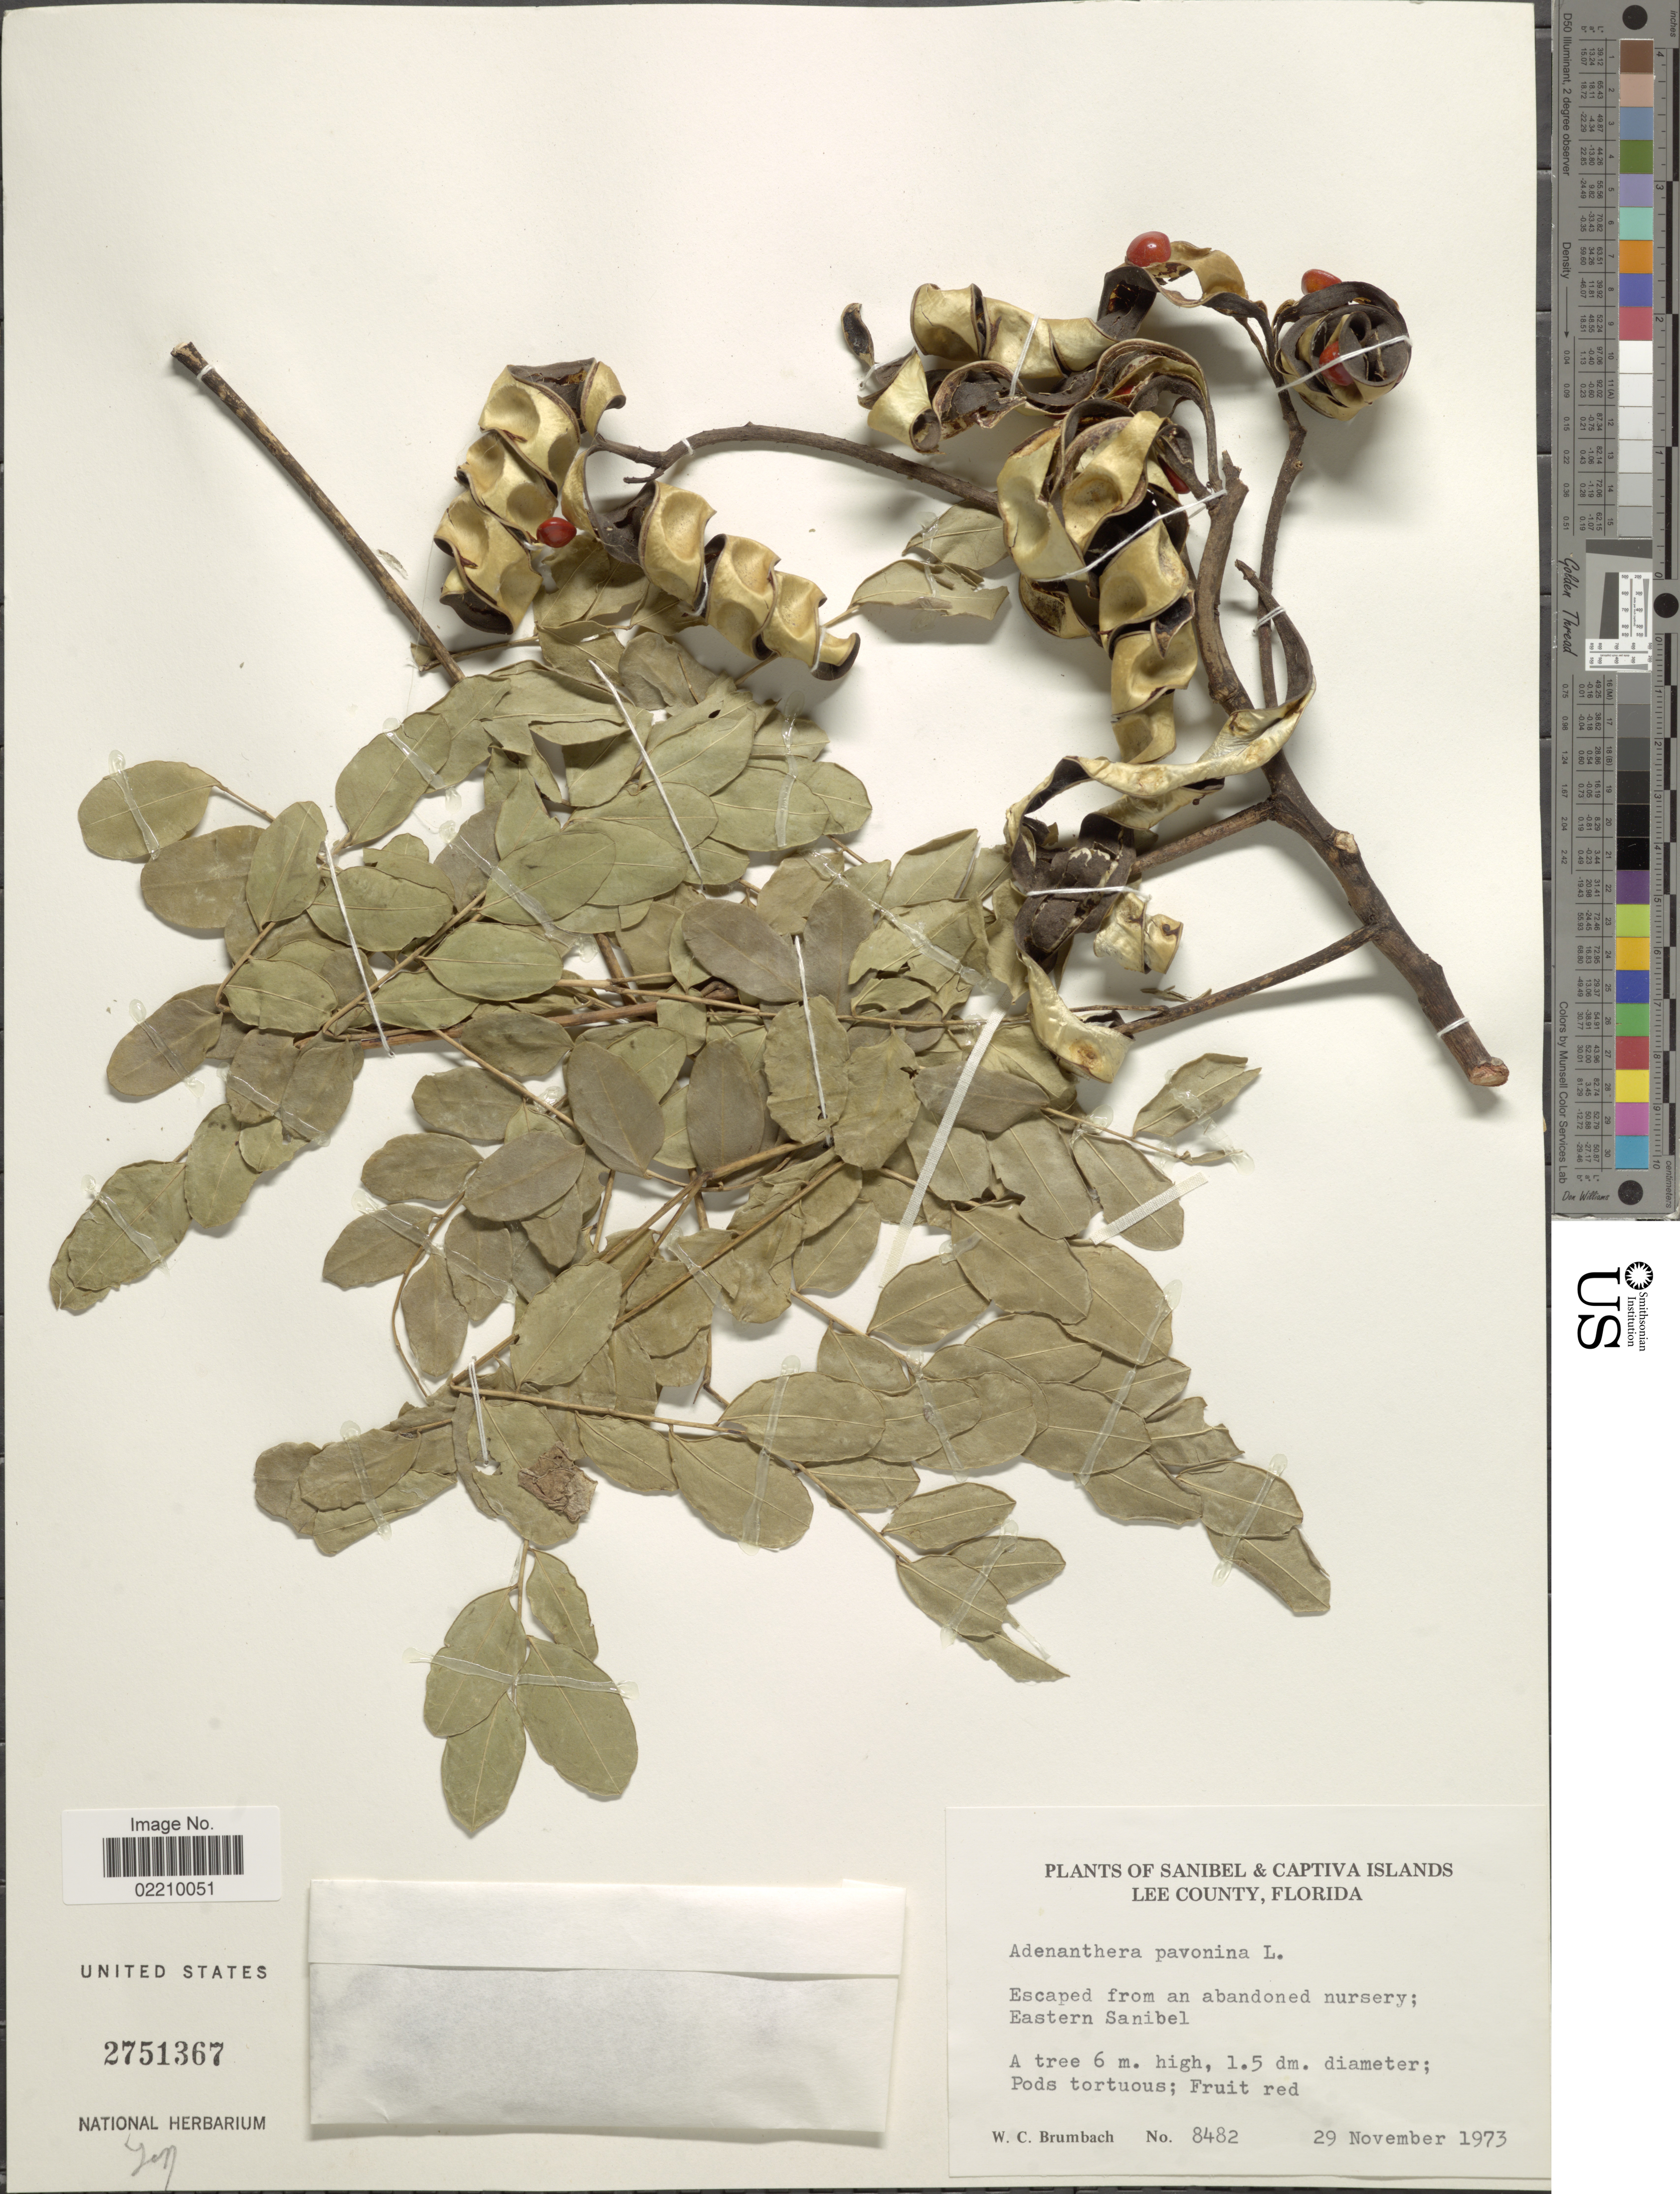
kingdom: Plantae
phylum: Tracheophyta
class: Magnoliopsida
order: Fabales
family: Fabaceae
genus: Adenanthera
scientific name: Adenanthera pavonina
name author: L.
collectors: W. C. Brumbach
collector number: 8482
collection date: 1973-11-29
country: United States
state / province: Florida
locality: Sanibel & Captiva Islands, Lee County, Eastern Sanibel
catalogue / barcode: US 2751367